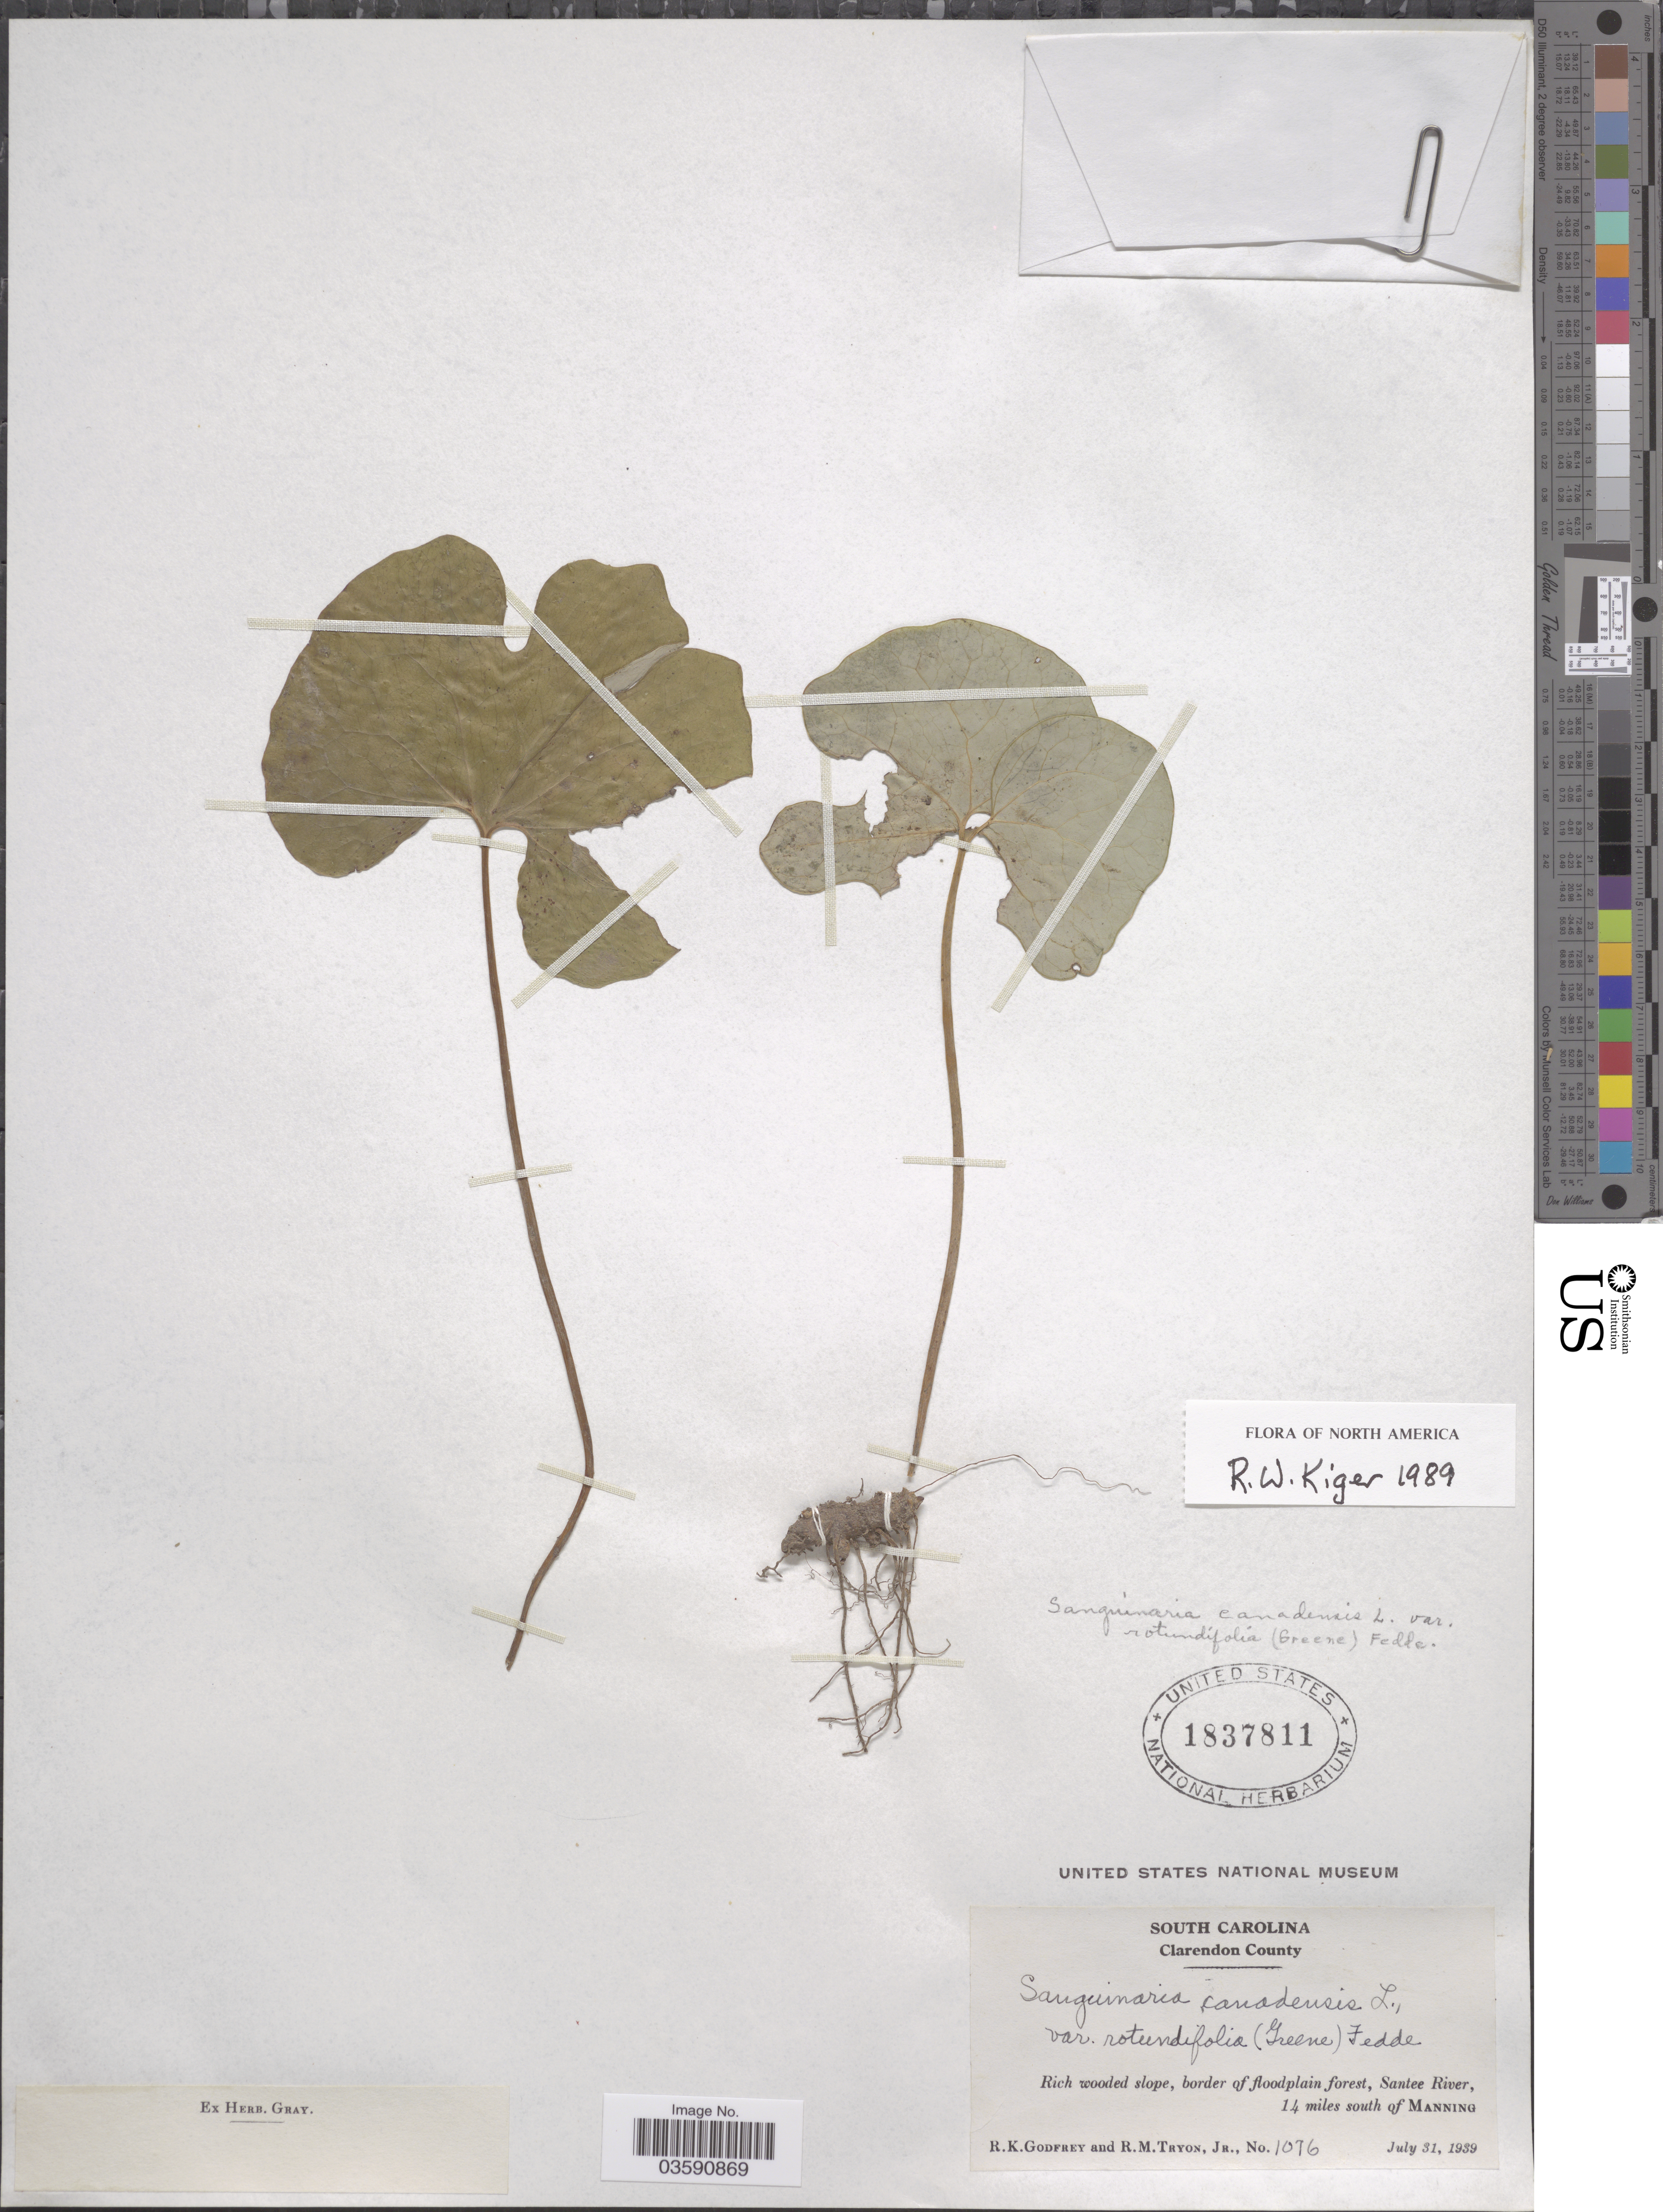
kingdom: Plantae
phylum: Tracheophyta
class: Magnoliopsida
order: Ranunculales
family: Papaveraceae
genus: Sanguinaria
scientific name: Sanguinaria rotundifolia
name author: Greene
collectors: R. K. Godfrey & R. Tryon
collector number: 1076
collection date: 1939-07-31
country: United States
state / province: South Carolina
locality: Clarendon County. Rich wooded slope, border of floodplain forest, Santee River, 14 miles south of Manning.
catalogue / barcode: US 1837811